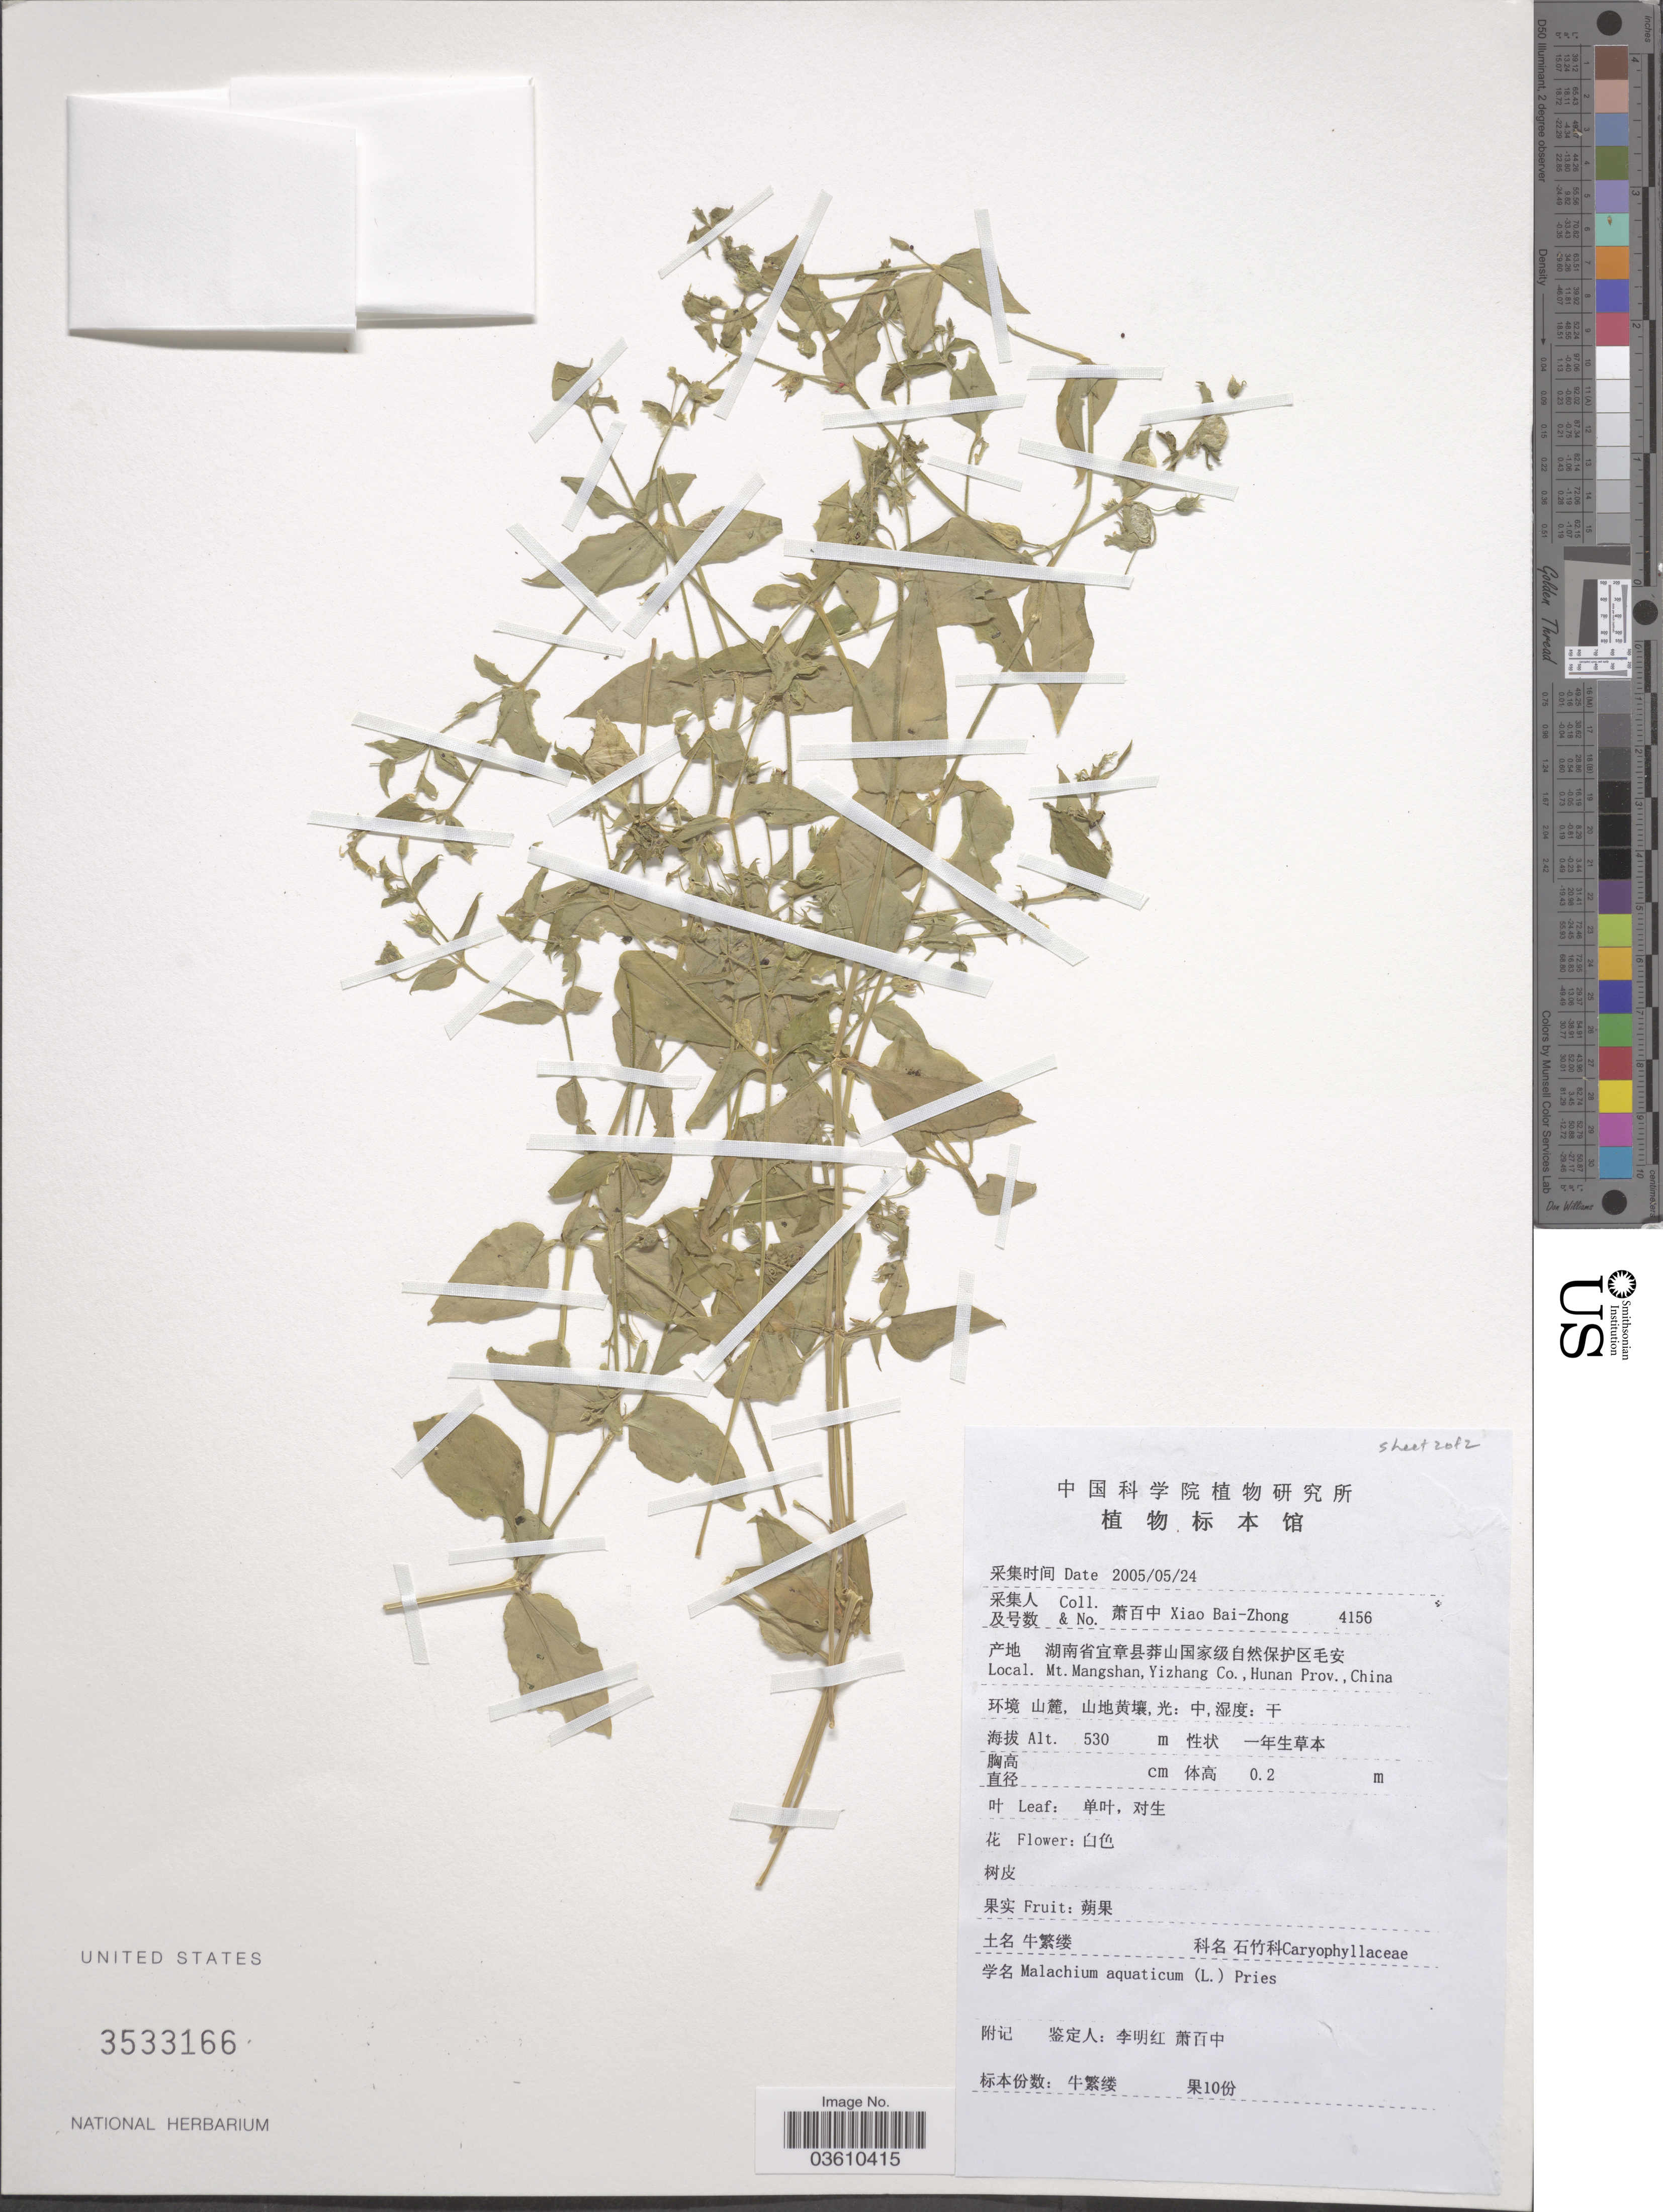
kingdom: Plantae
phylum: Tracheophyta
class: Magnoliopsida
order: Caryophyllales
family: Caryophyllaceae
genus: Stellaria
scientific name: Stellaria aquatica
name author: L.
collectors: B. Z. Xiao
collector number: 4156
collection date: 2005-05-24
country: China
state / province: Hunan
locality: Mt. Mangshan, Yizhang Co.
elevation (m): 530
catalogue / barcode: US 3533166